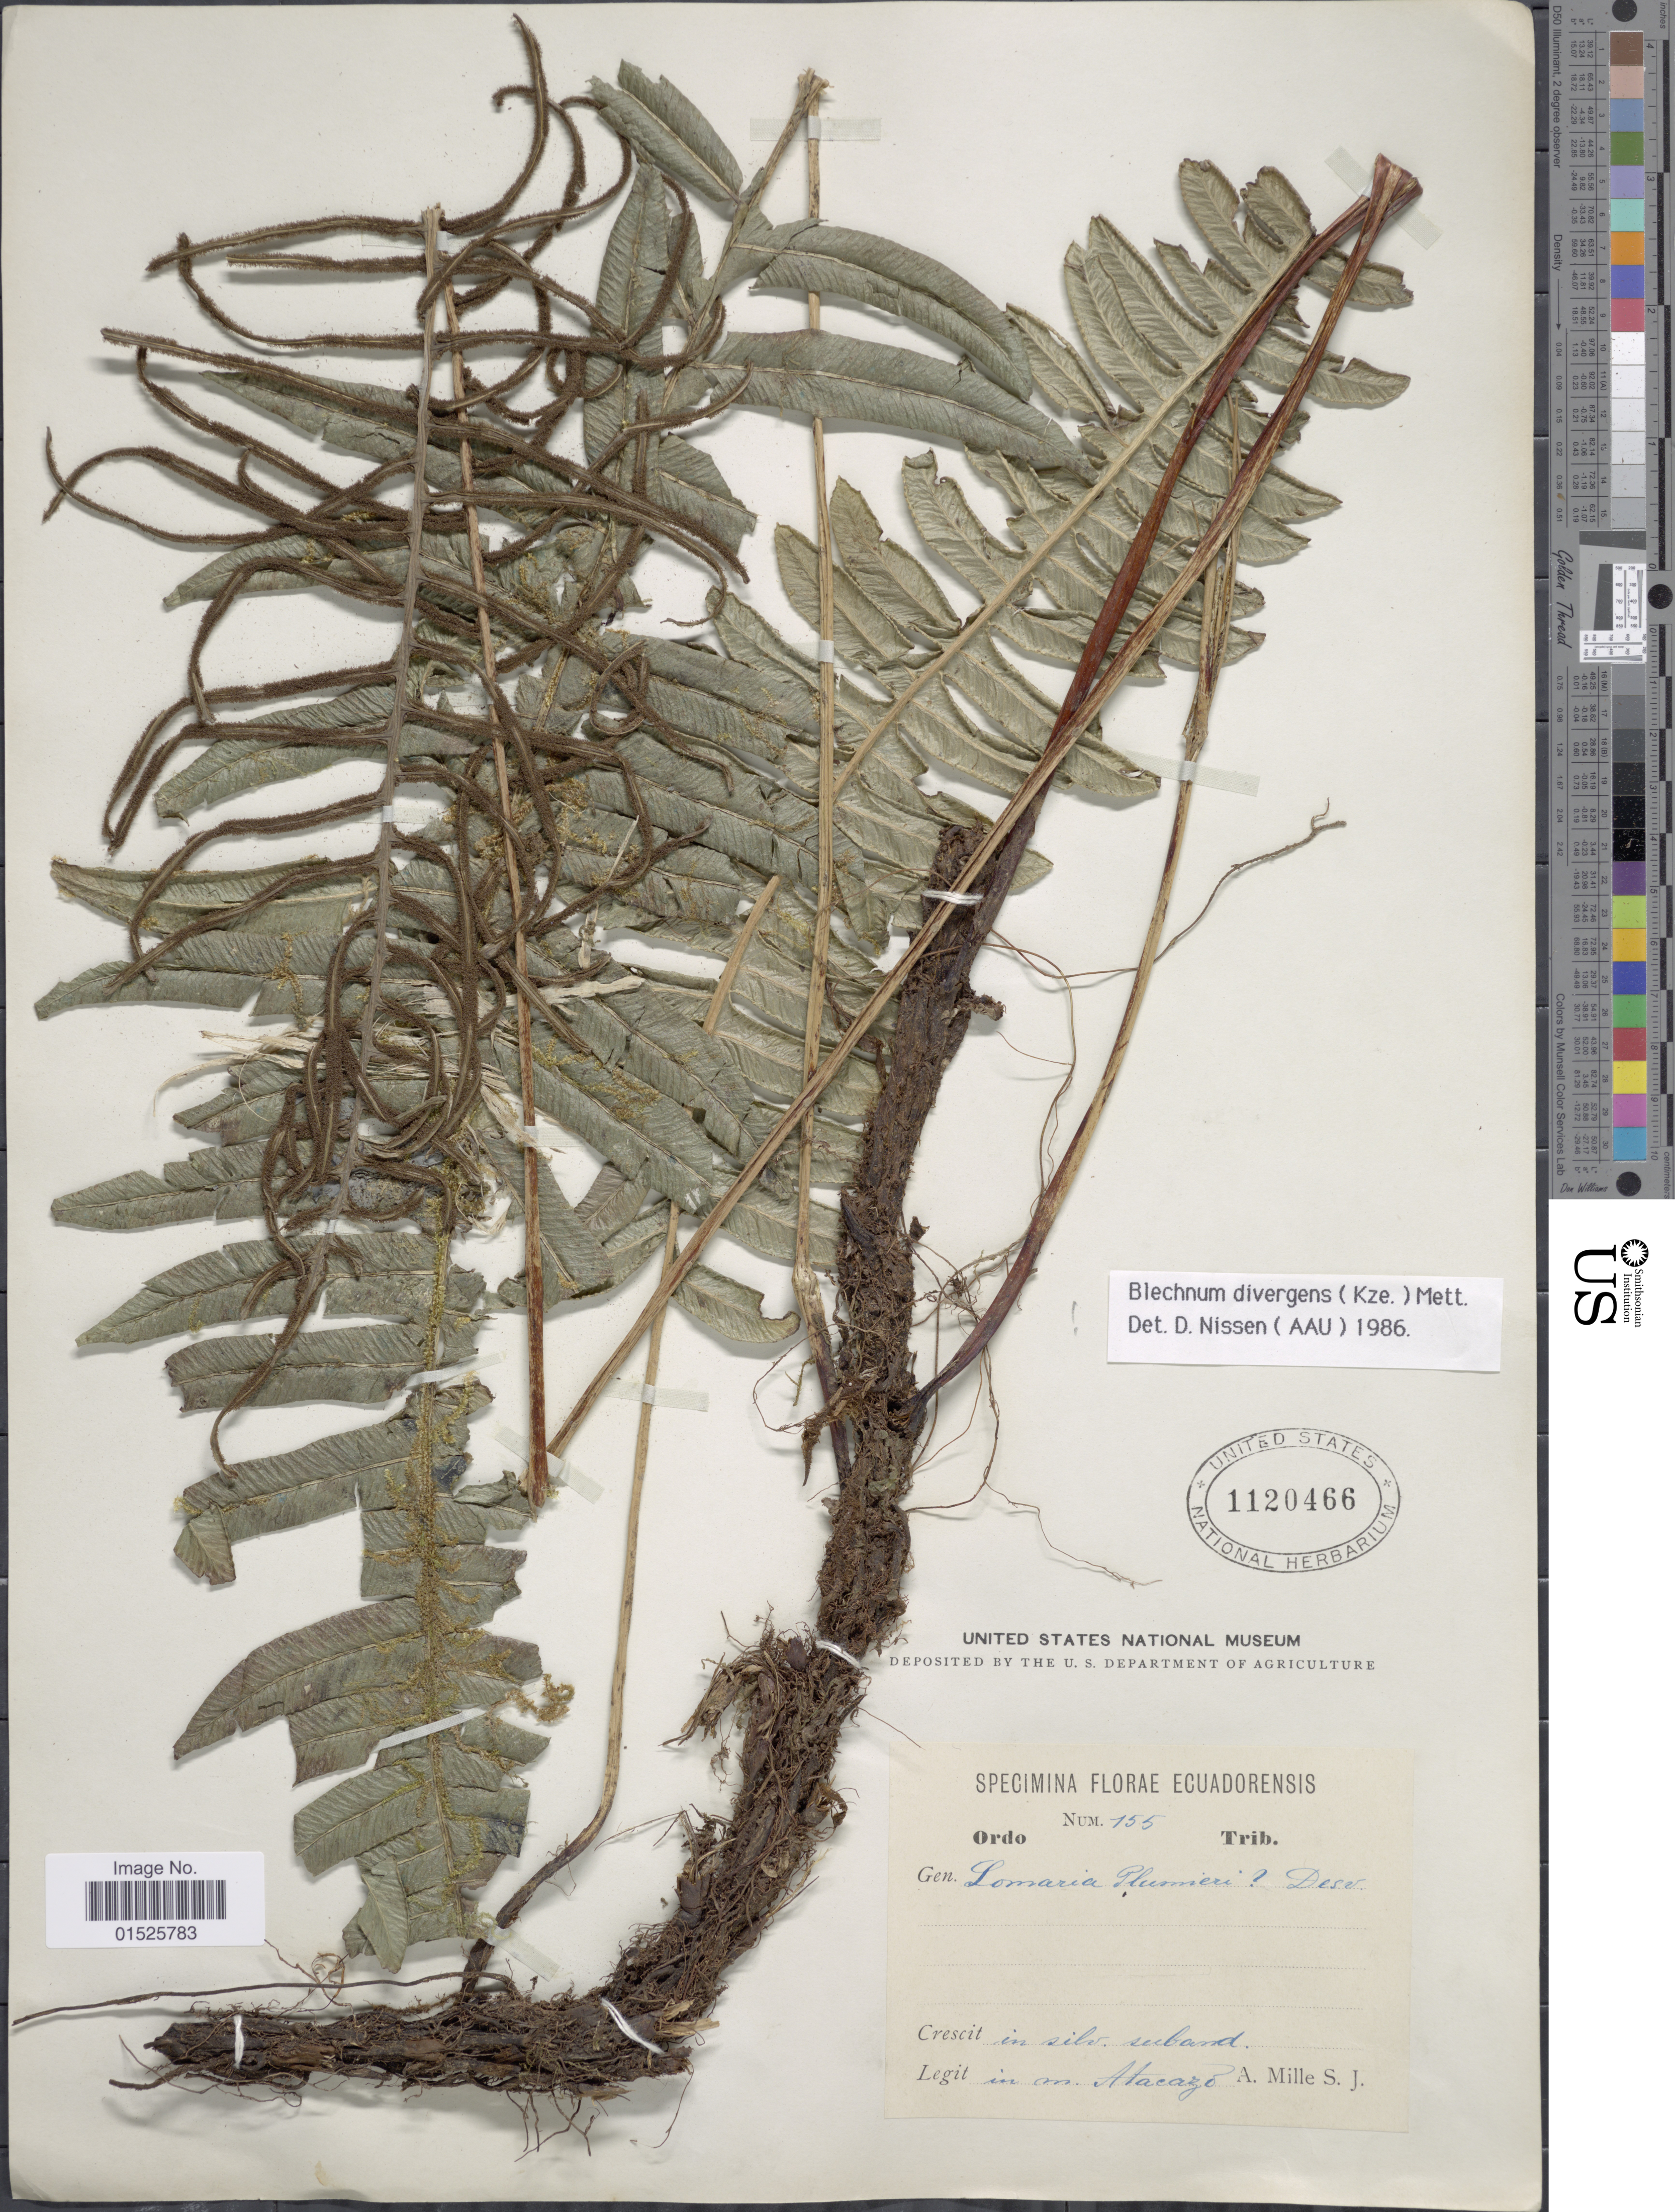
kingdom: Plantae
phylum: Tracheophyta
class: Polypodiopsida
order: Polypodiales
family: Blechnaceae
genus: Blechnum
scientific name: Blechnum divergens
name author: (Kunze) Mett.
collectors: A. Mille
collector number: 155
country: Ecuador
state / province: Pichincha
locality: In silv. suband. in an. Atacazo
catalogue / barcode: US 1120466